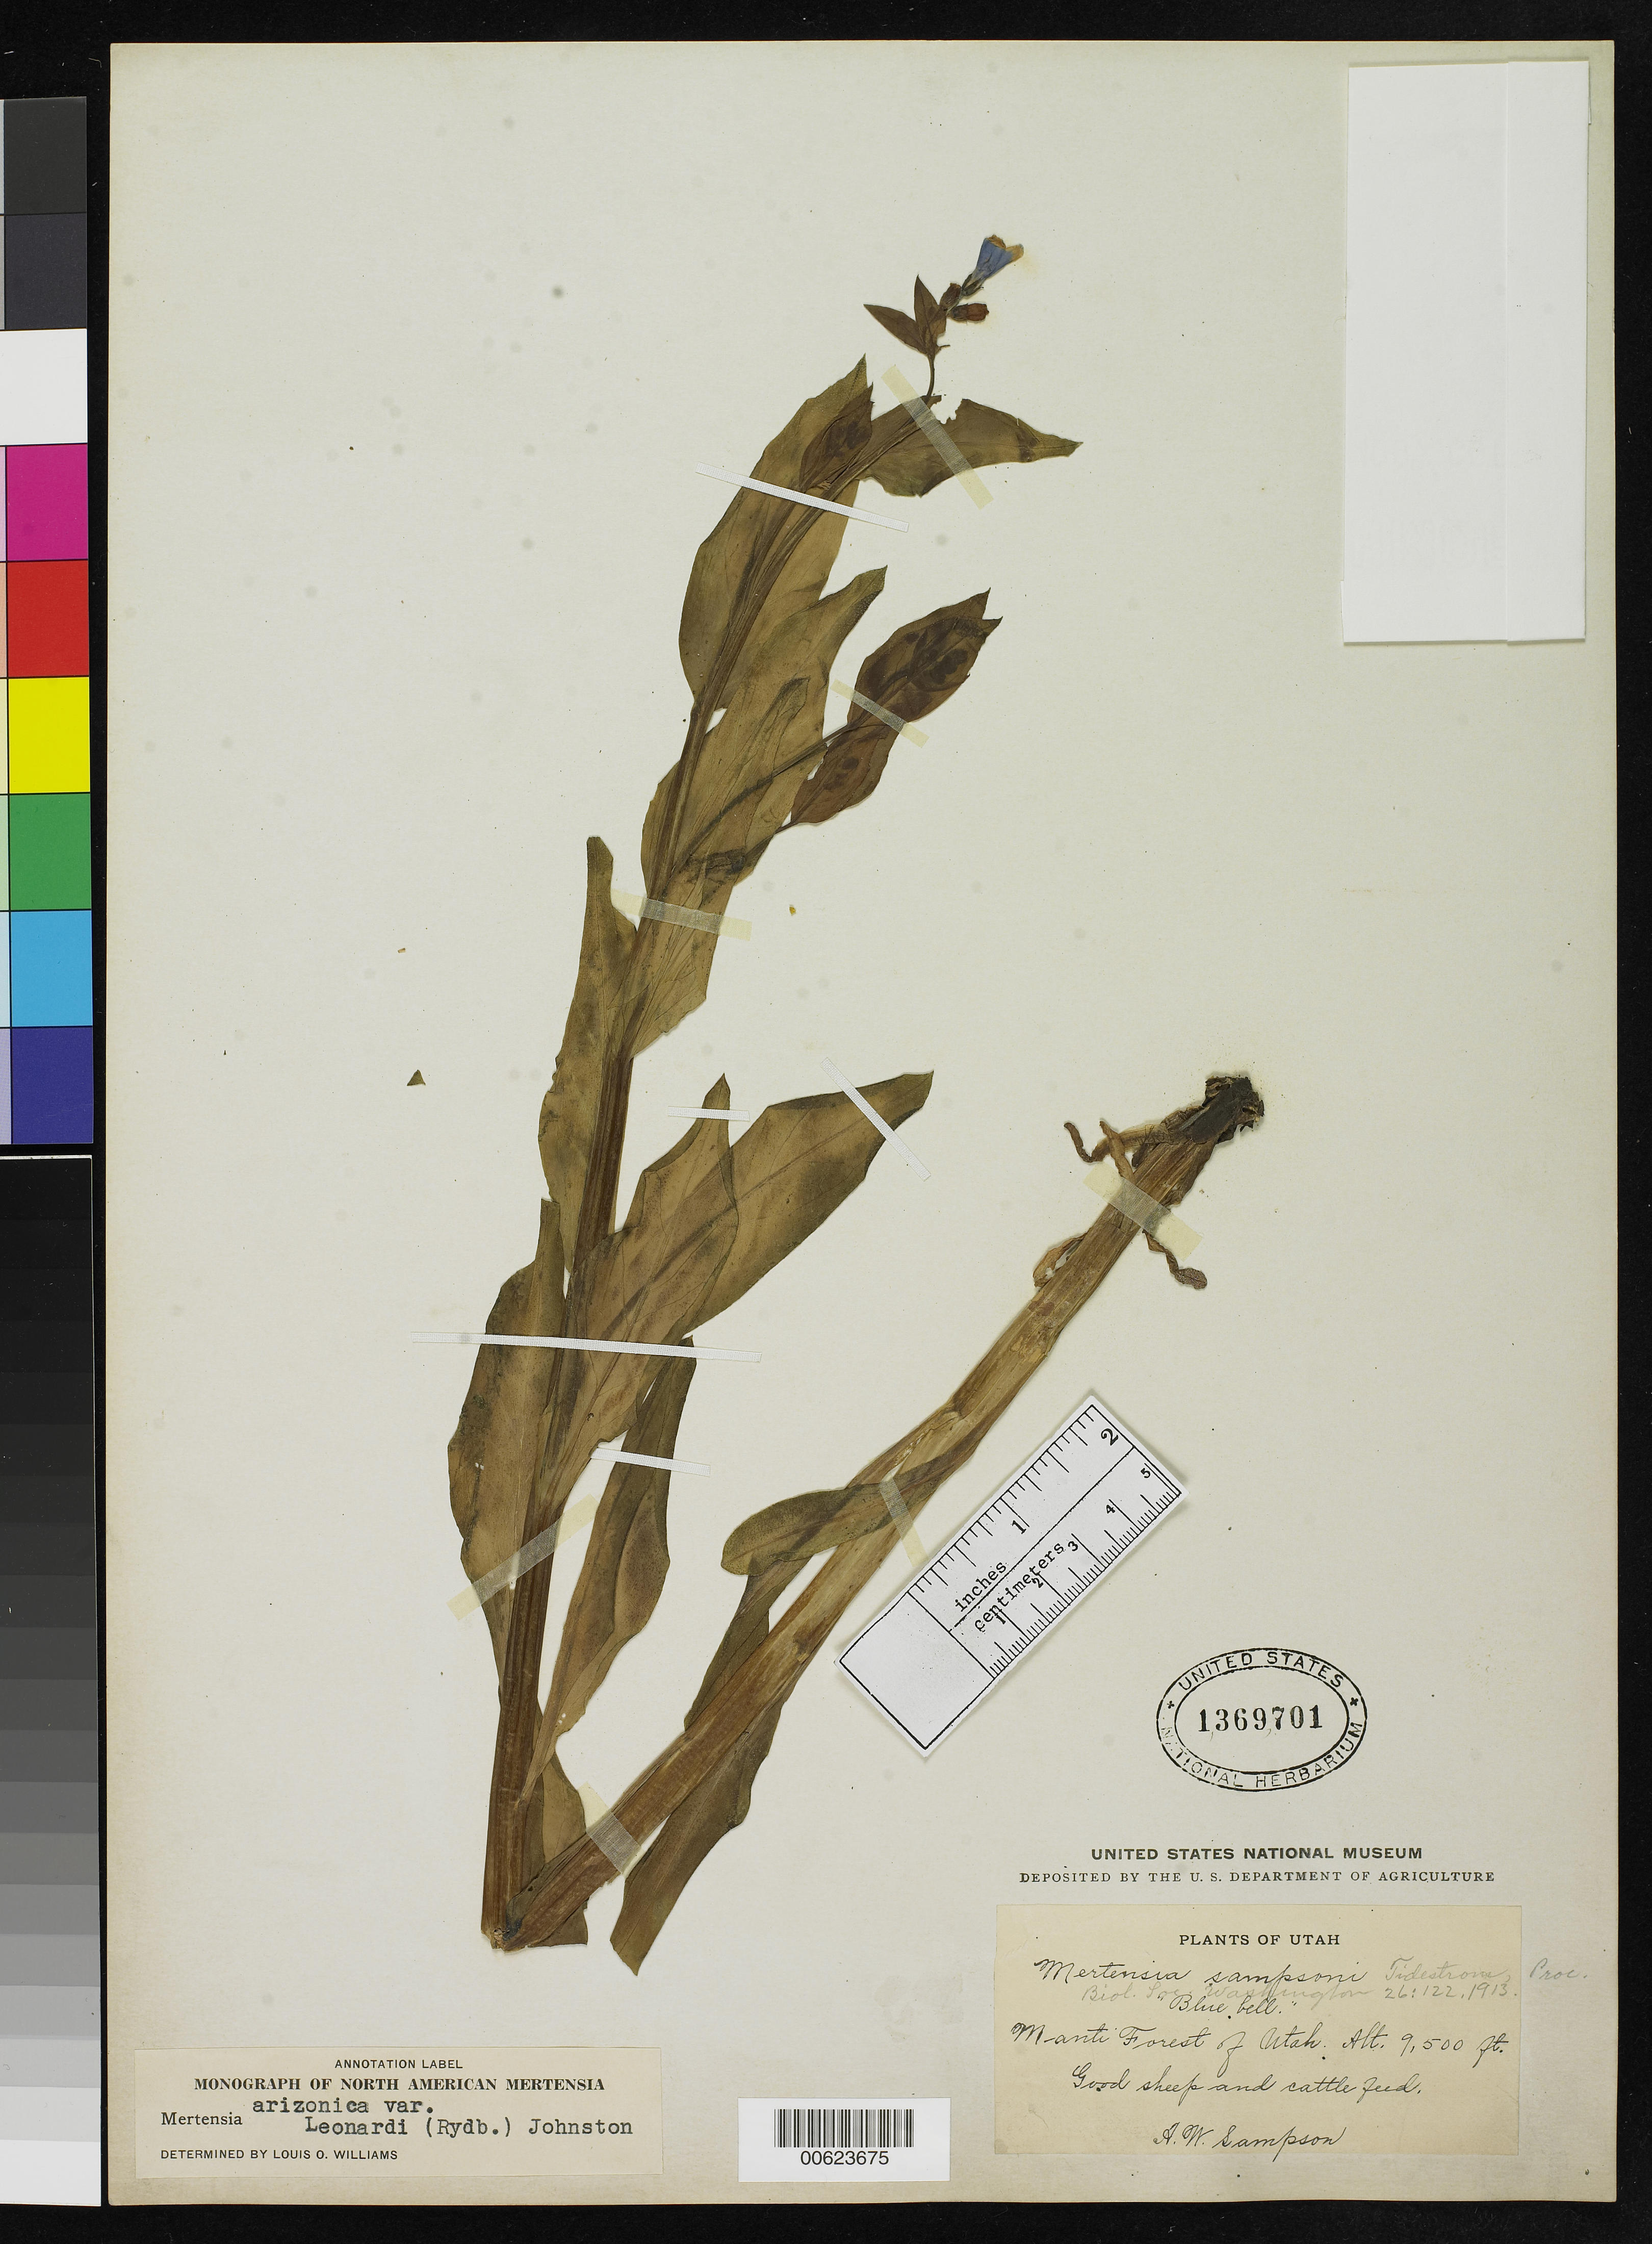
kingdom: Plantae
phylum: Tracheophyta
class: Magnoliopsida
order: Boraginales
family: Boraginaceae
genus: Mertensia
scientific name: Mertensia sampsonii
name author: Tidestr.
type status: Type Collection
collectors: A. Sampson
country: United States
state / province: Utah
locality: Manti Forest.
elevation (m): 2896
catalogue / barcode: US 1369701